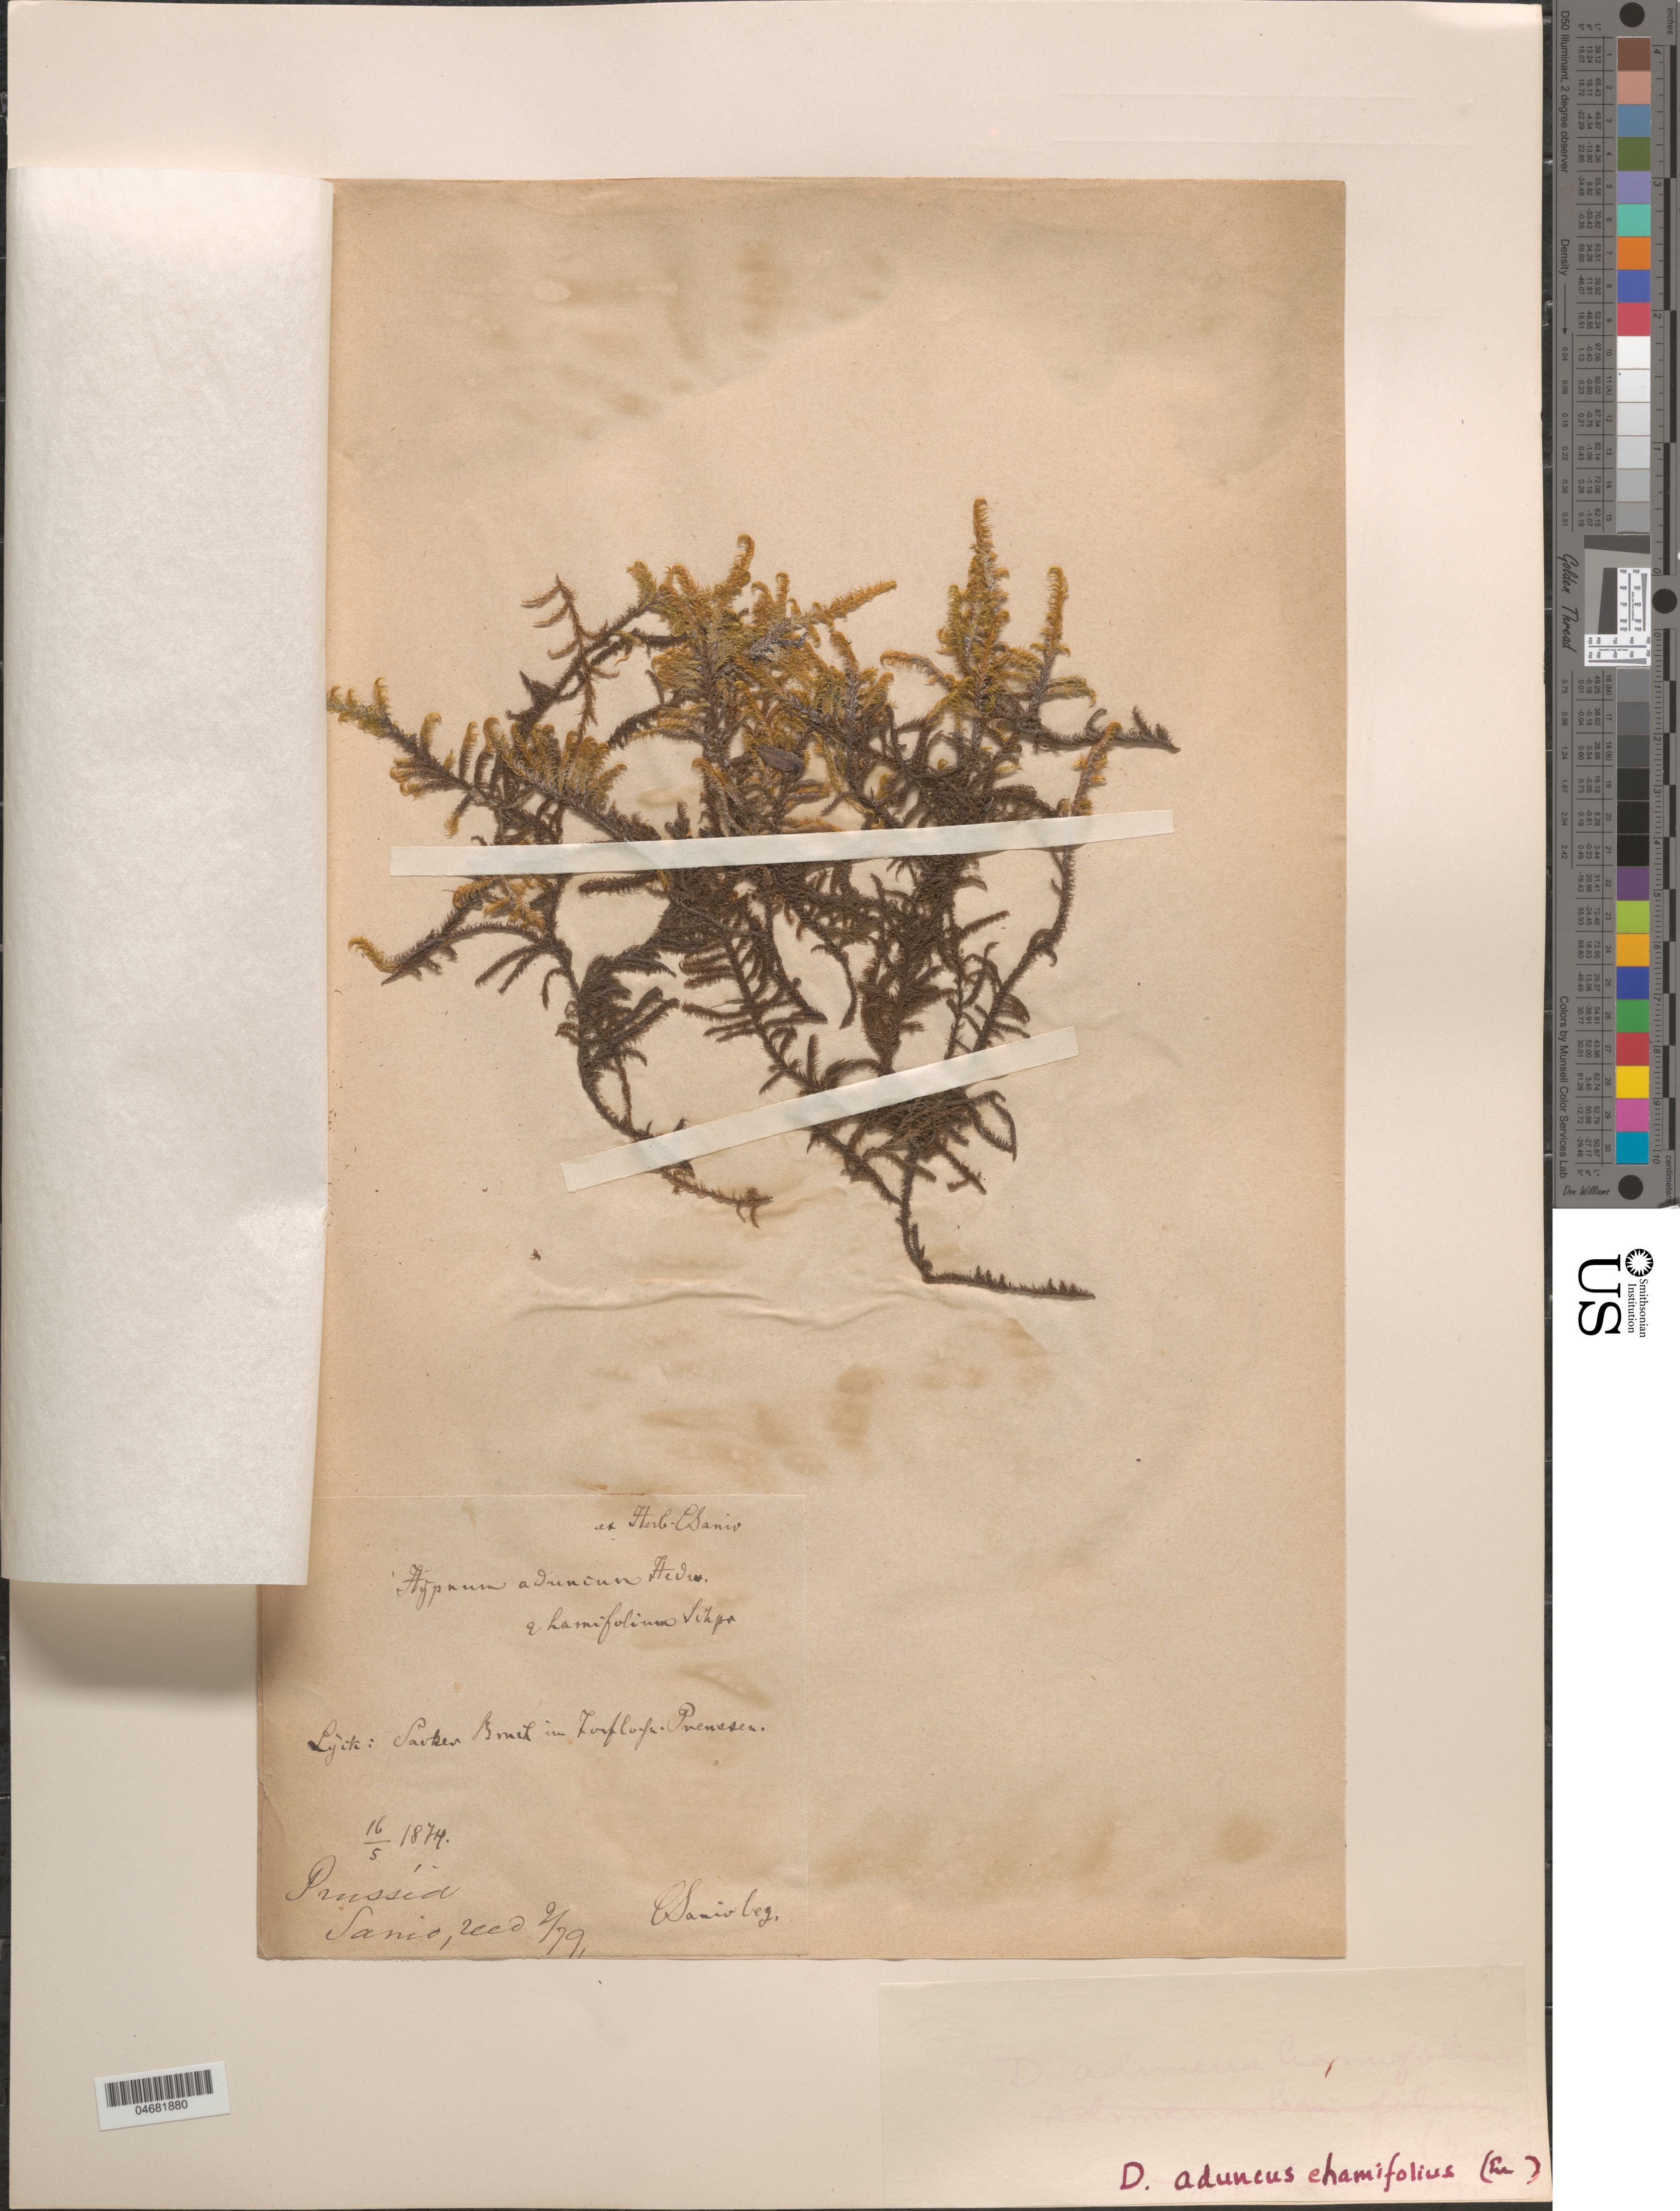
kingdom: Plantae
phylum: Bryophyta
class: Bryopsida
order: Hypnales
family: Hypnaceae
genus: Hypnum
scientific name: Hypnum aduncum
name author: Hedw.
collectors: C. Sanio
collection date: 1874-05-16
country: Poland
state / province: Warminsko-Mazurskie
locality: Preussen. Prussia. Lyck.